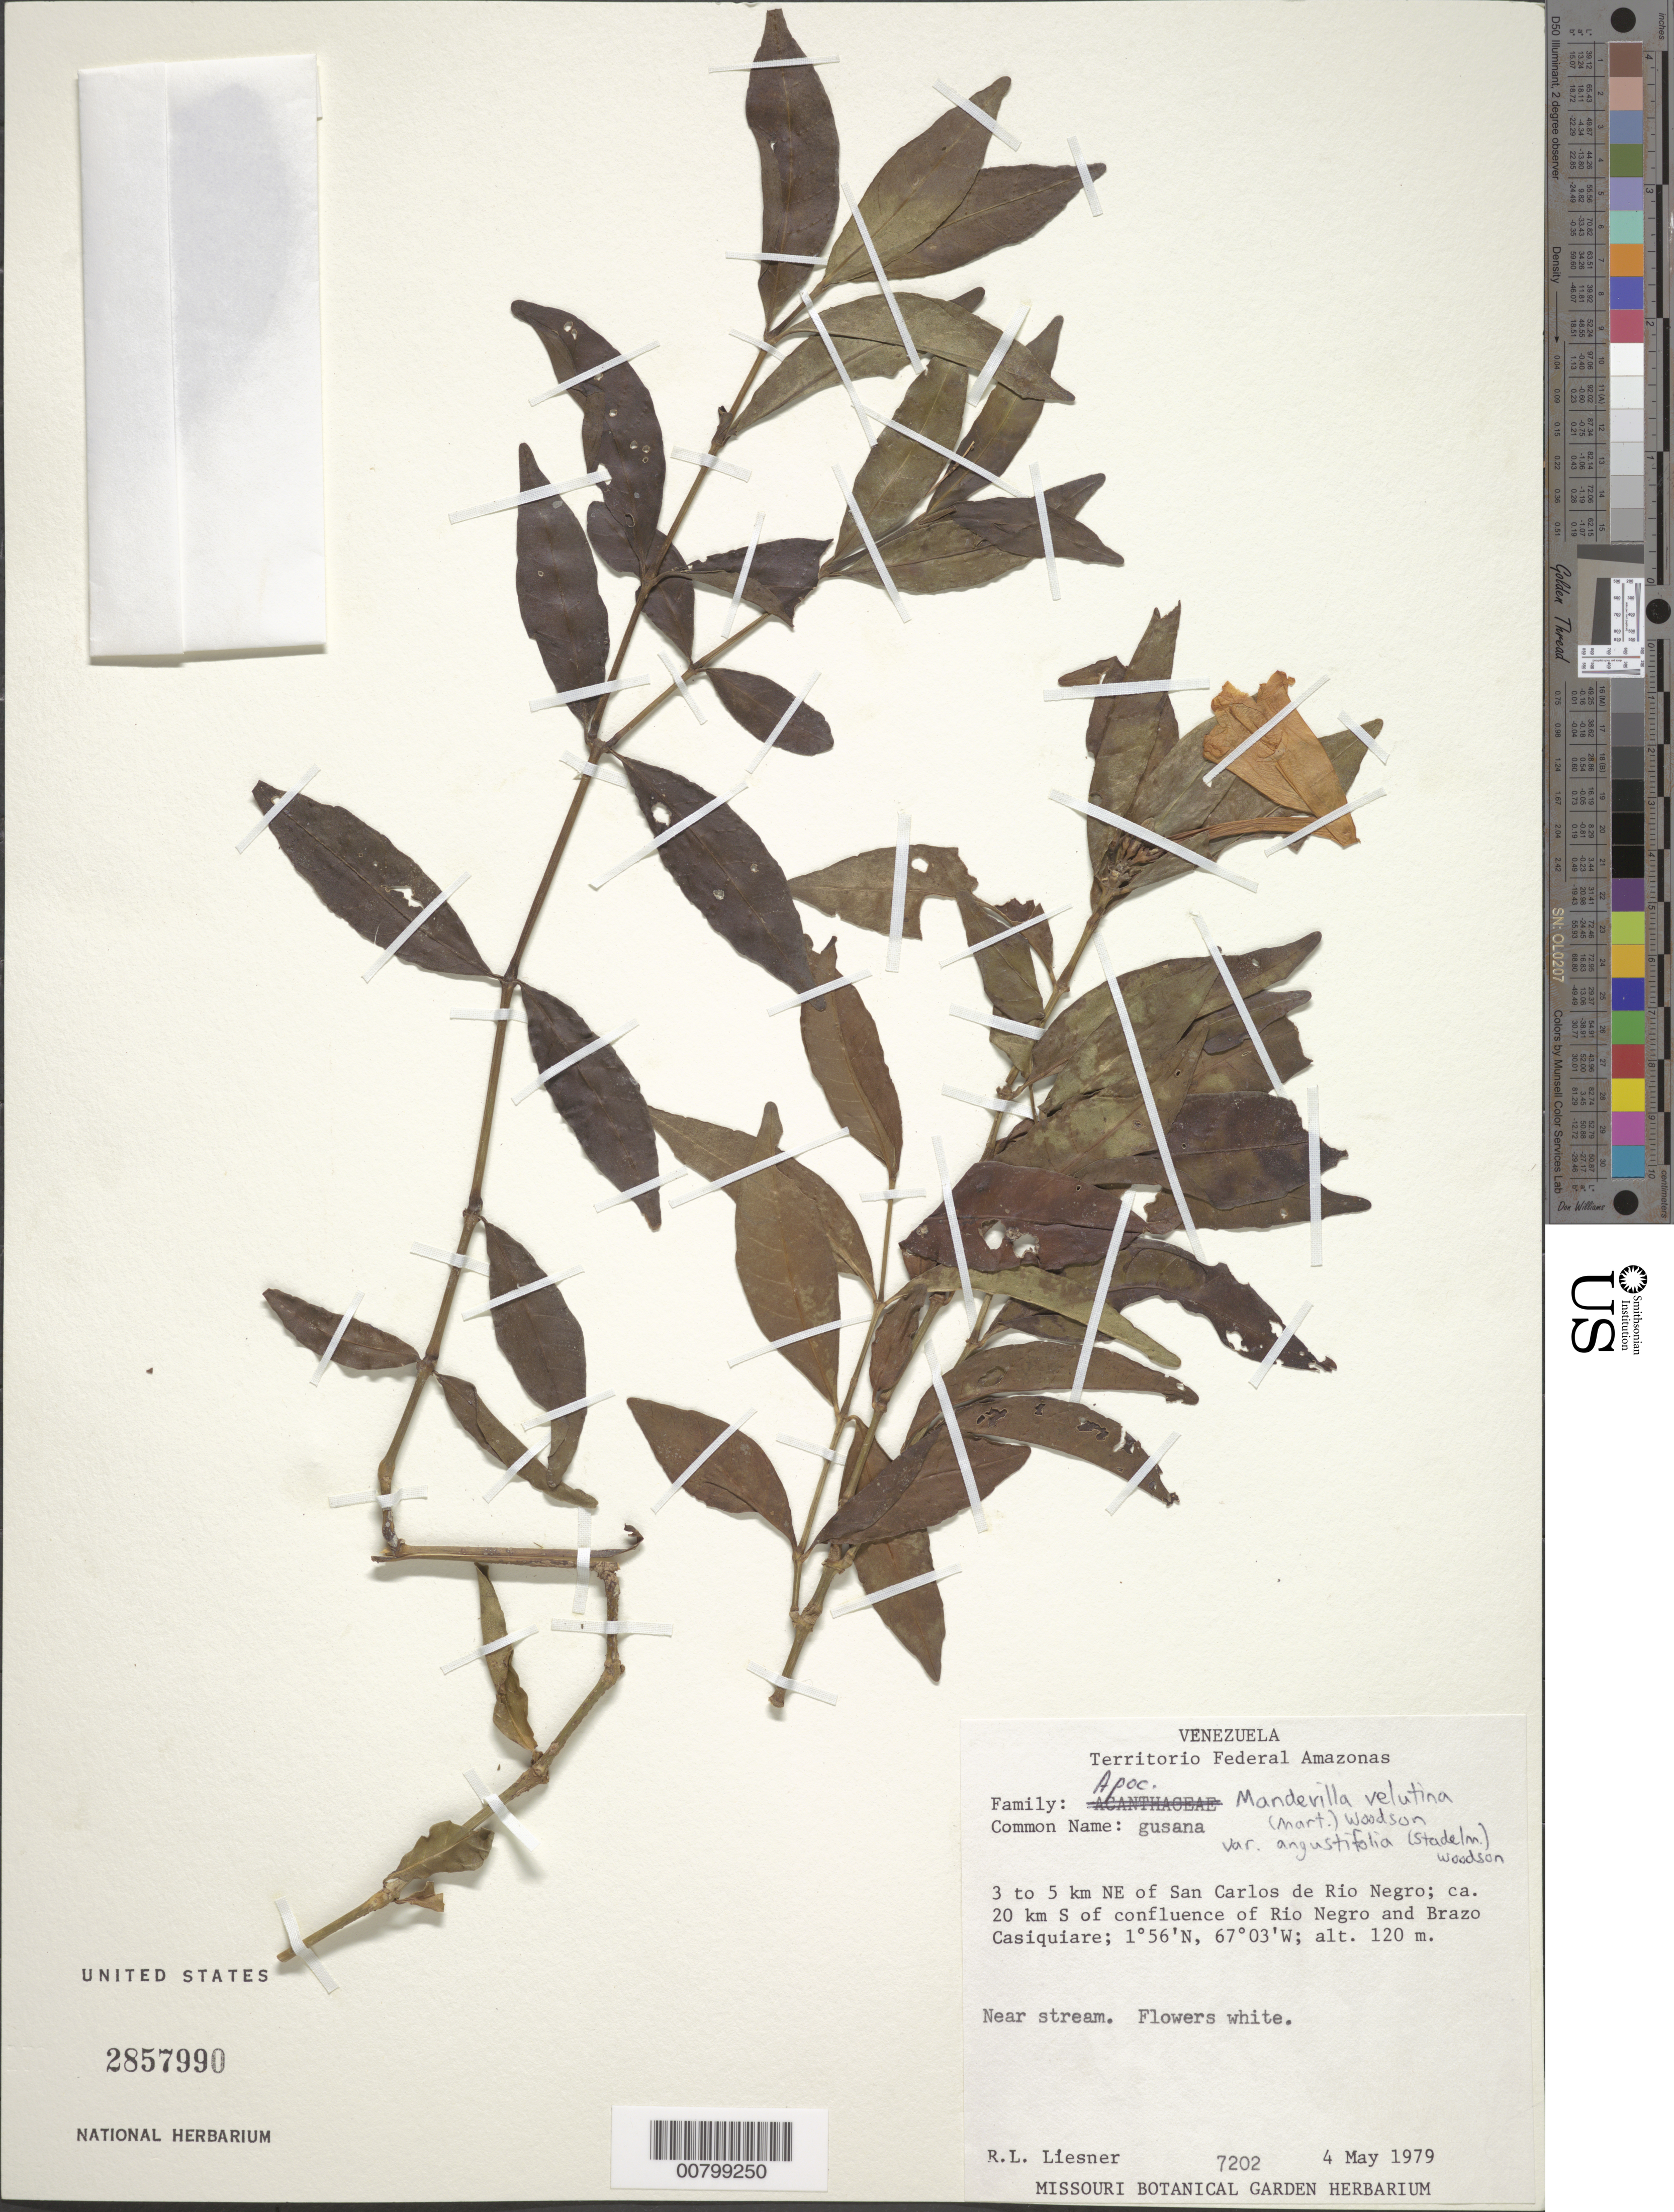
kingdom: Plantae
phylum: Tracheophyta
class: Magnoliopsida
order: Gentianales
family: Apocynaceae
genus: Mandevilla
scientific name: Mandevilla velutina var. angustifolia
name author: (Stadelm.) Woodson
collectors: R. L. Liesner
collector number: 7202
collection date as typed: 4-May-79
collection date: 1979-05-04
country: Venezuela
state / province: Amazonas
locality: San Carlos de Río Negro, 0.5-3 km NE of; ca 20 km S of confluence of Río Negro and Brazo Casiquiare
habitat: Near stream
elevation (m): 120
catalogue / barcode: US 2857990